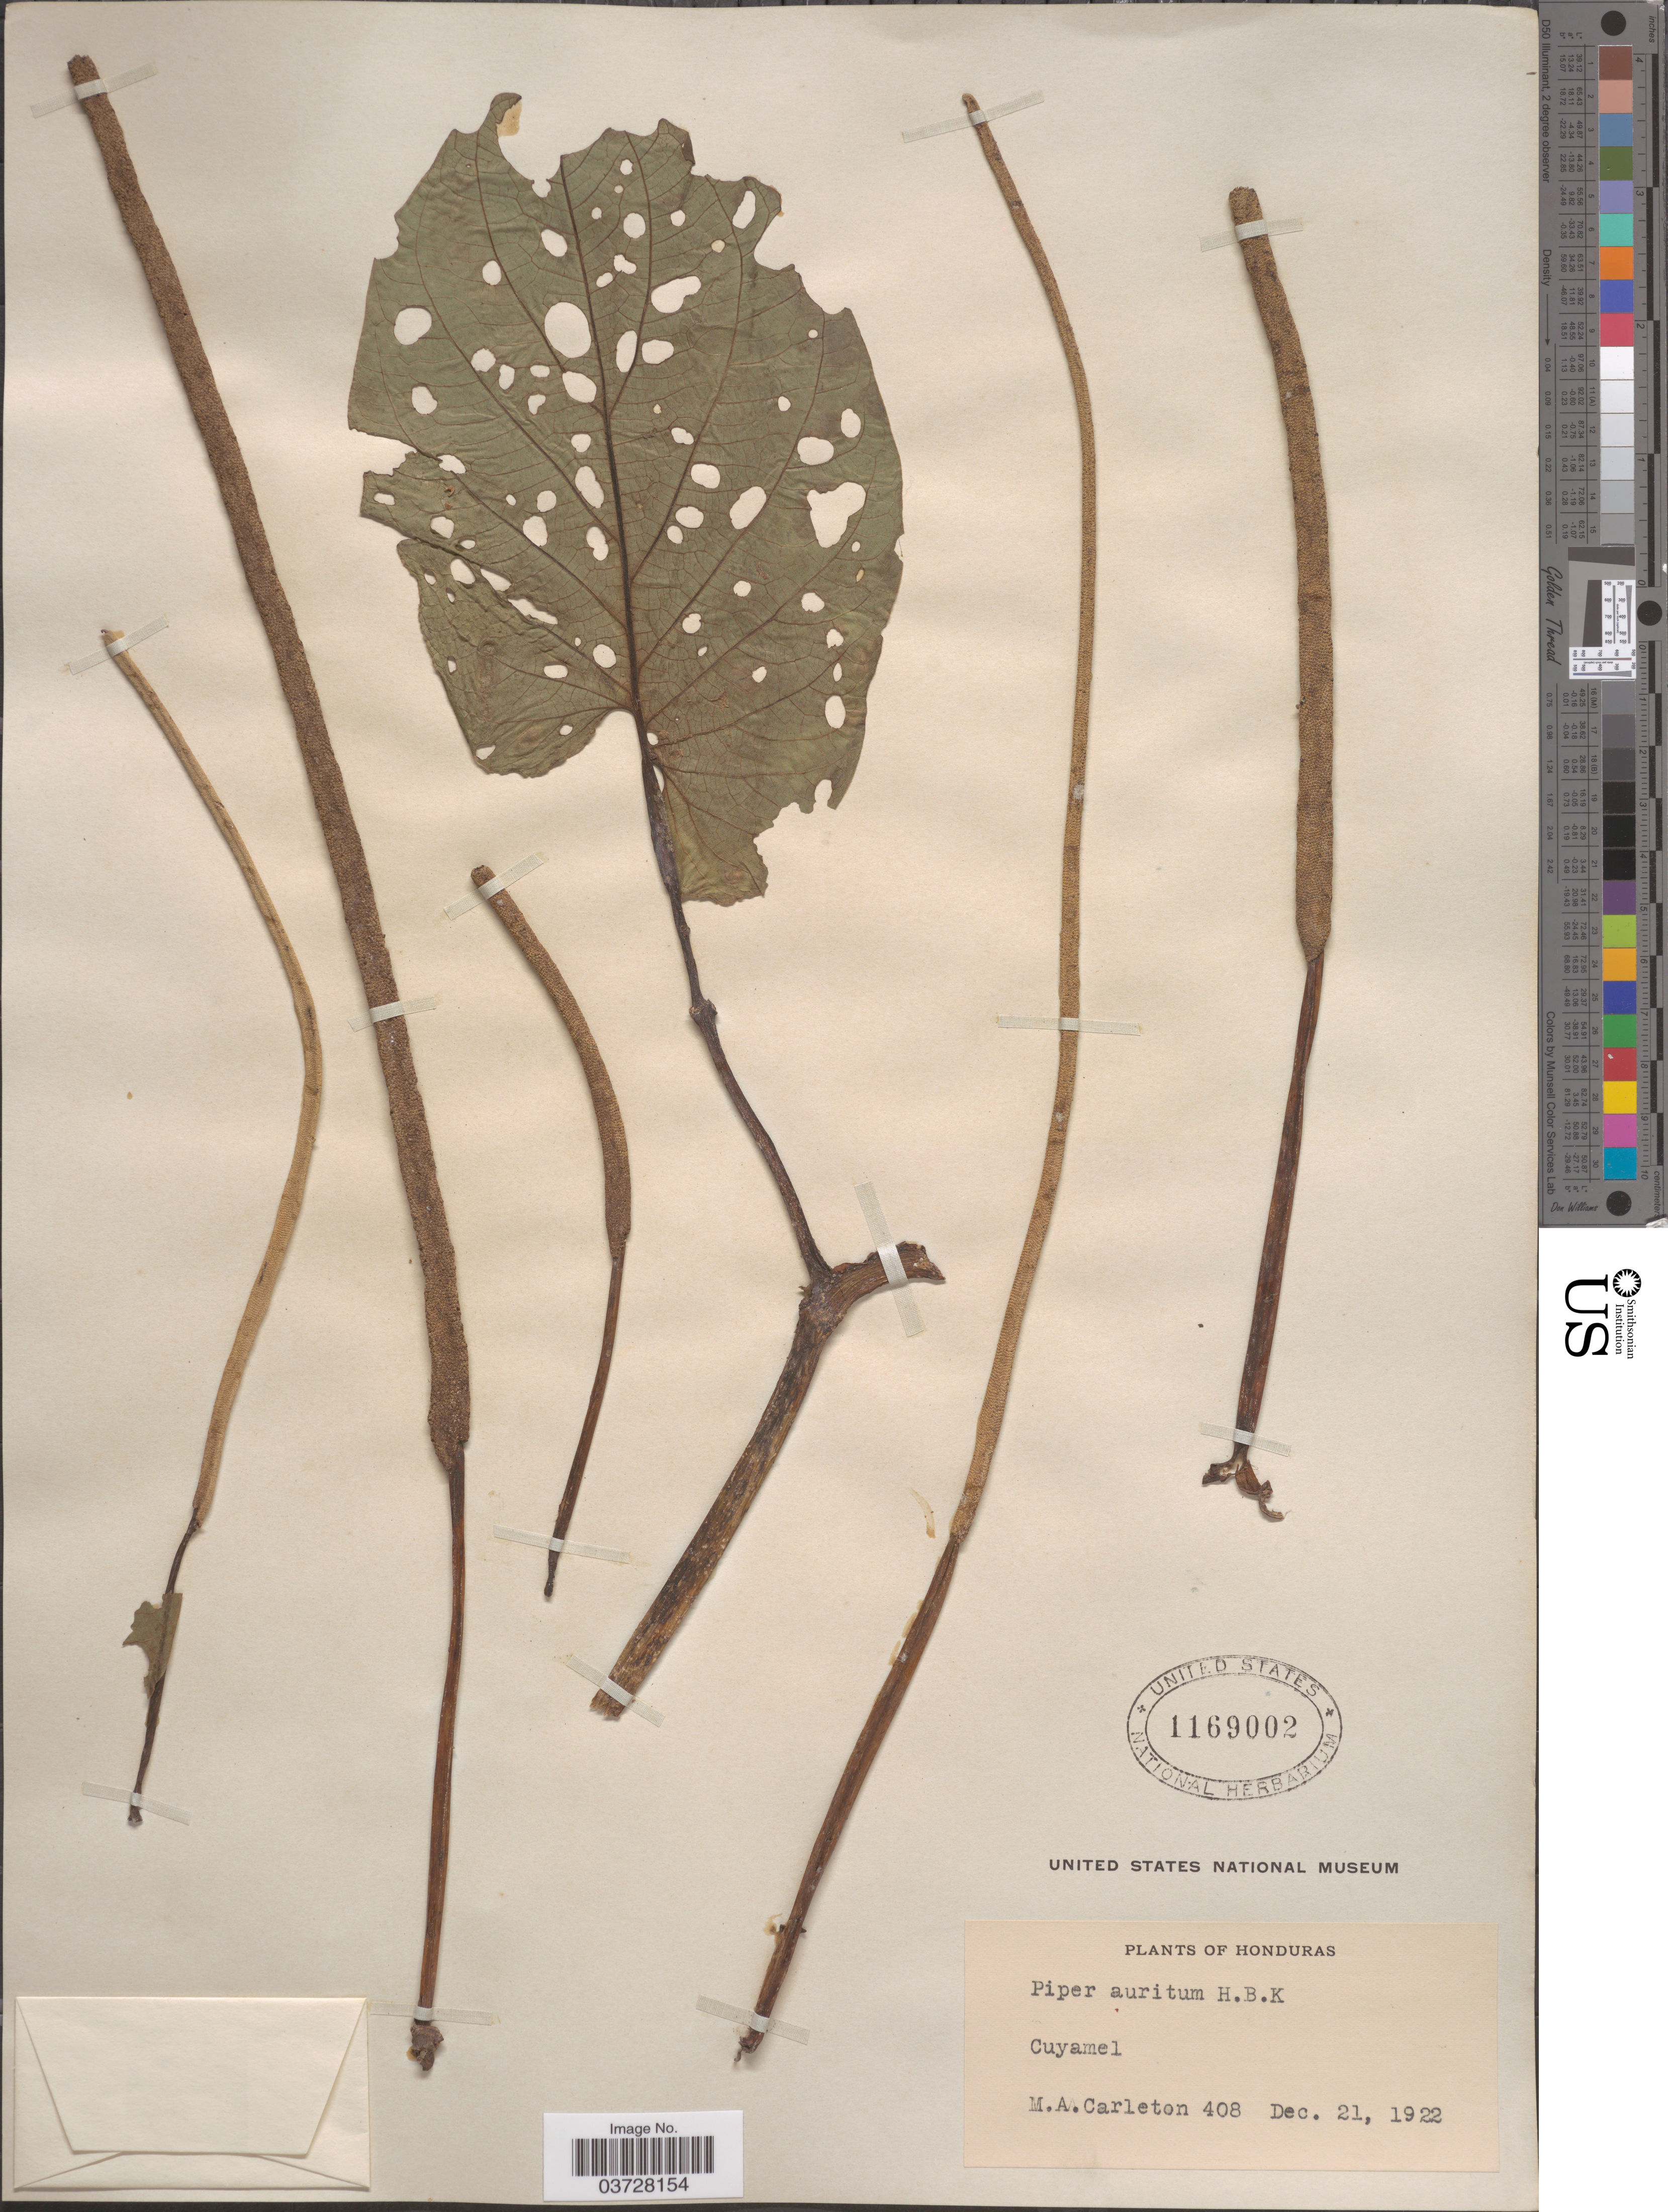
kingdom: Plantae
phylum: Tracheophyta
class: Magnoliopsida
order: Piperales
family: Piperaceae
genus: Piper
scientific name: Piper auritum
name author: Kunth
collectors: M. A. Carleton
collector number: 408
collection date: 1922-12-21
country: Honduras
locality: Cuyamel.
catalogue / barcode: US 1169002